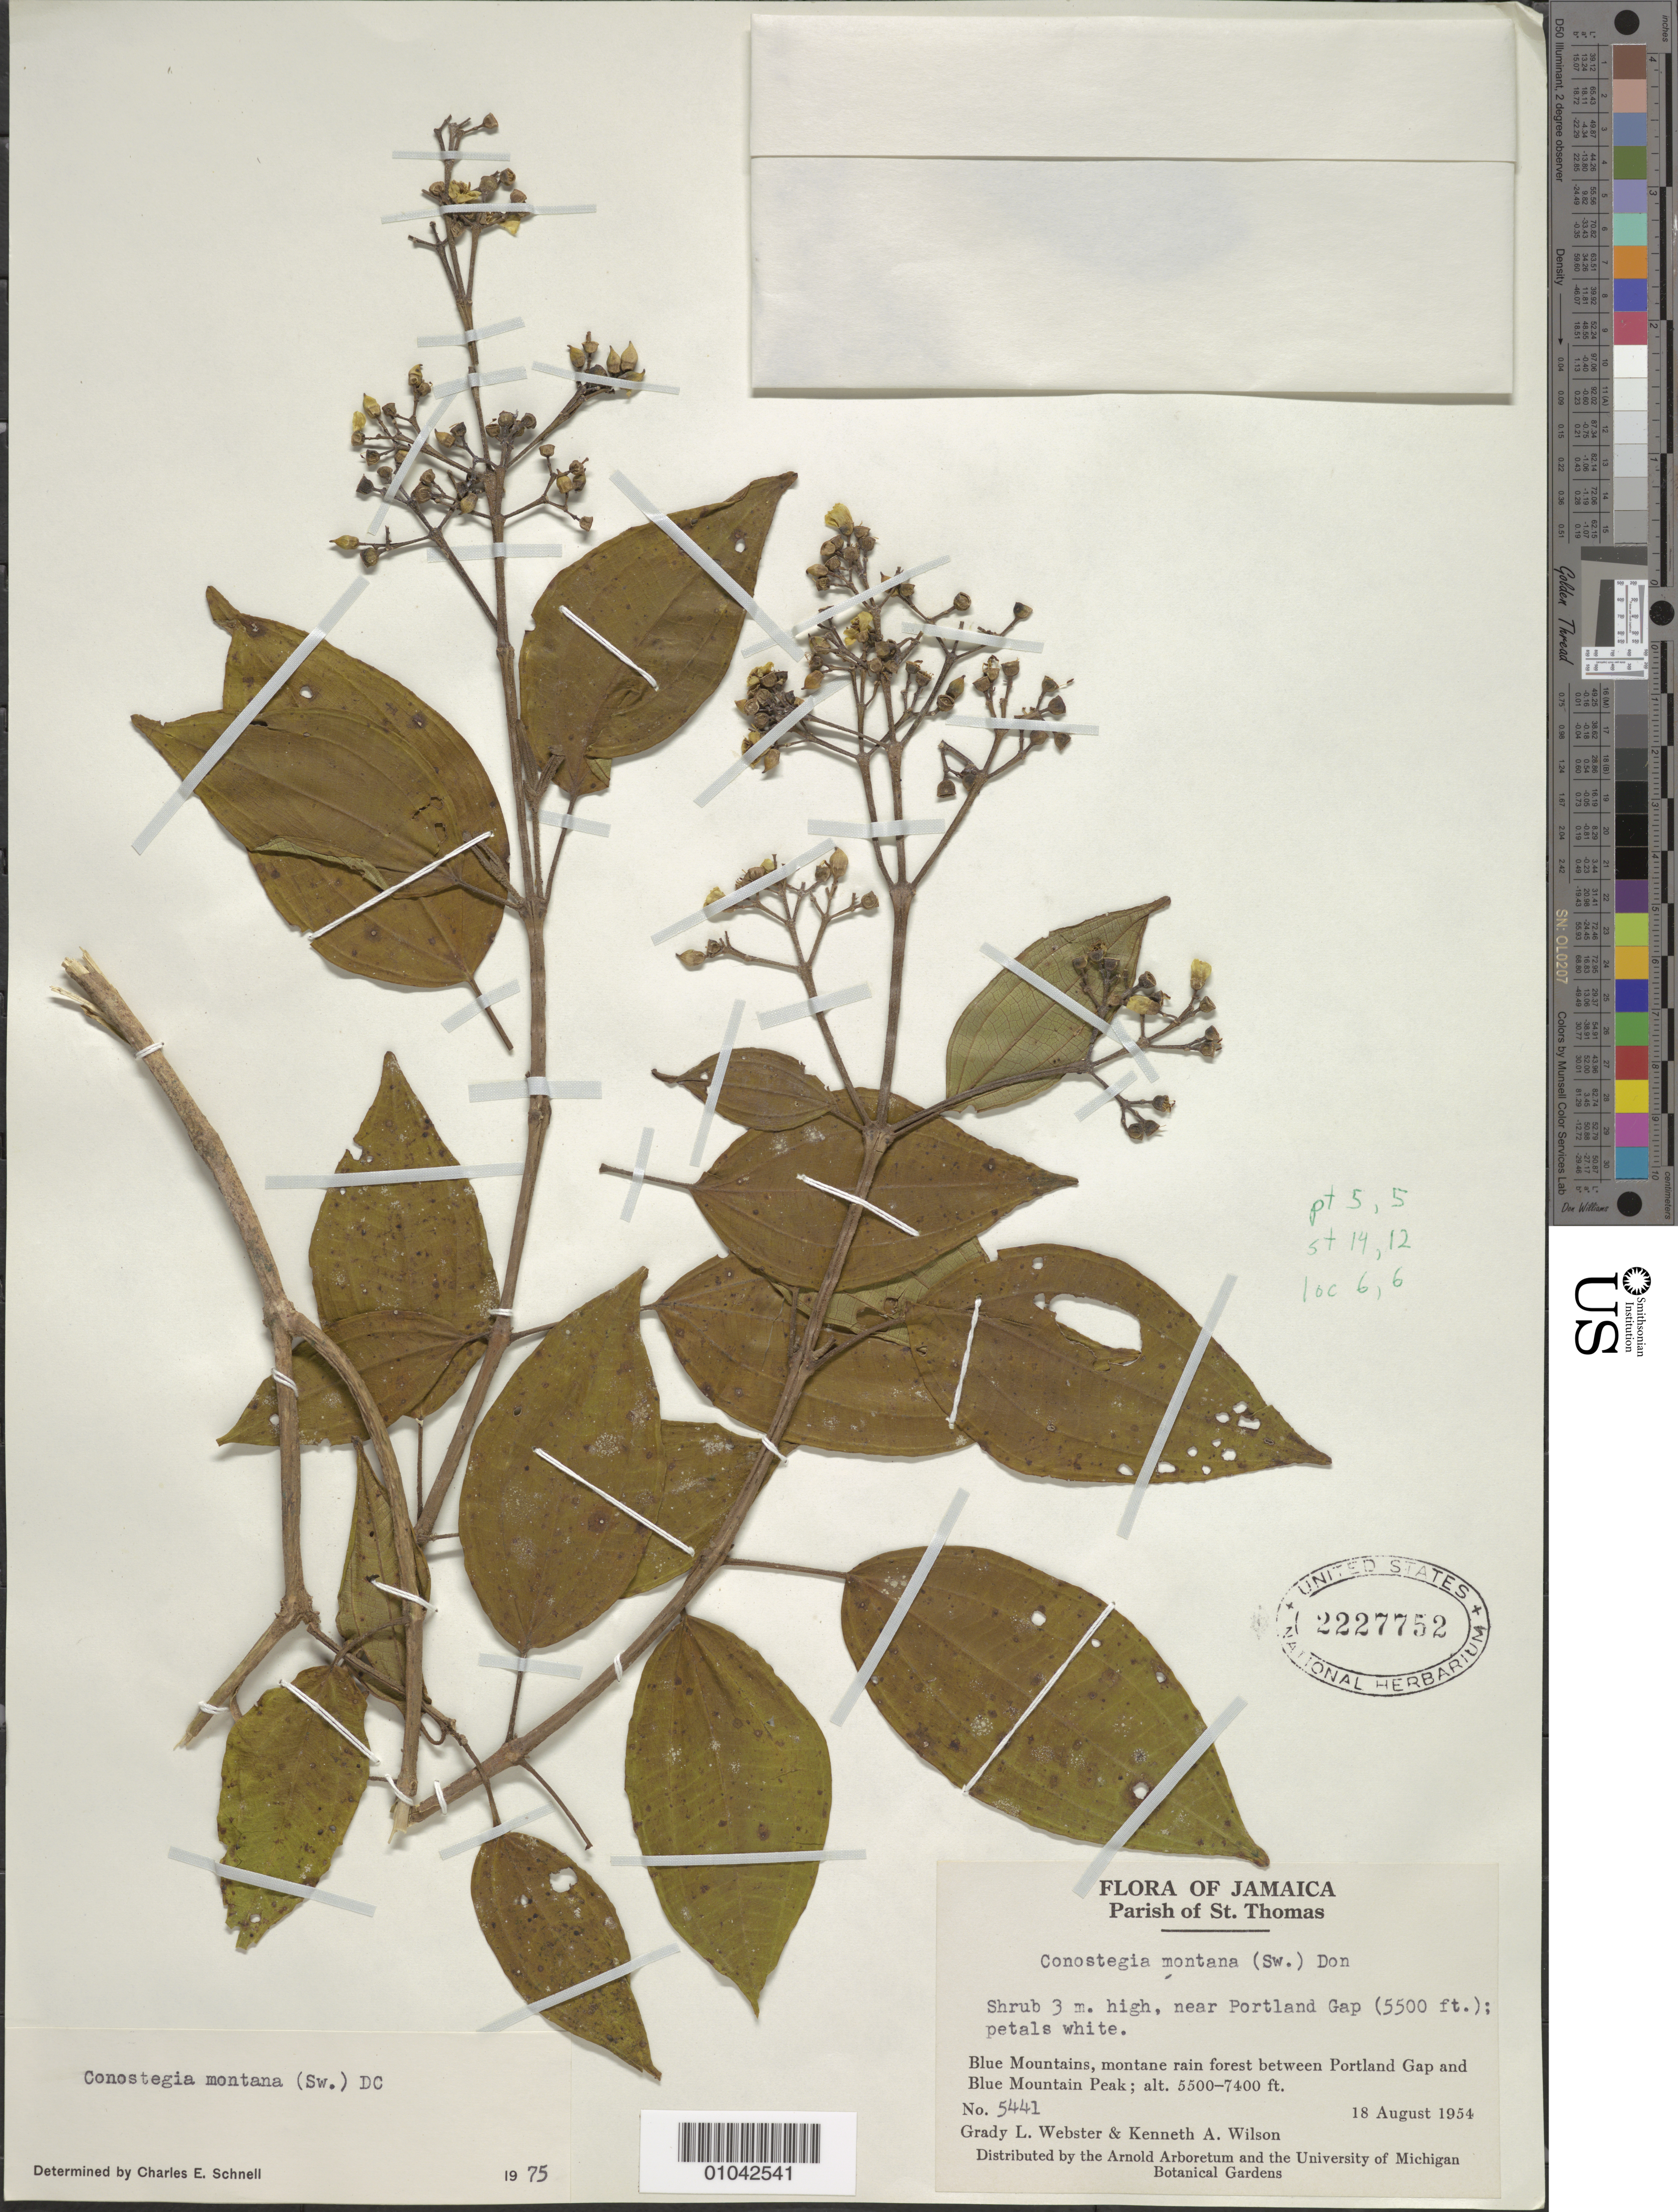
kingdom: Plantae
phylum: Tracheophyta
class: Magnoliopsida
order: Myrtales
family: Melastomataceae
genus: Conostegia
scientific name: Conostegia montana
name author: (Sw.) D. Don ex DC.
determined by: Schnell, C. E.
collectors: G. L. Webster & K. A. Wilson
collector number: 5441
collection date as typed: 18 Aug 1954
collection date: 1954-08-18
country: Jamaica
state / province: Saint Thomas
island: Jamaica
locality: Blue Mountains, between Portland Gap and Blue Mountain Peak; near Portland Gap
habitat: Montane rainforest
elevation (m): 1676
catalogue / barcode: US 2227752